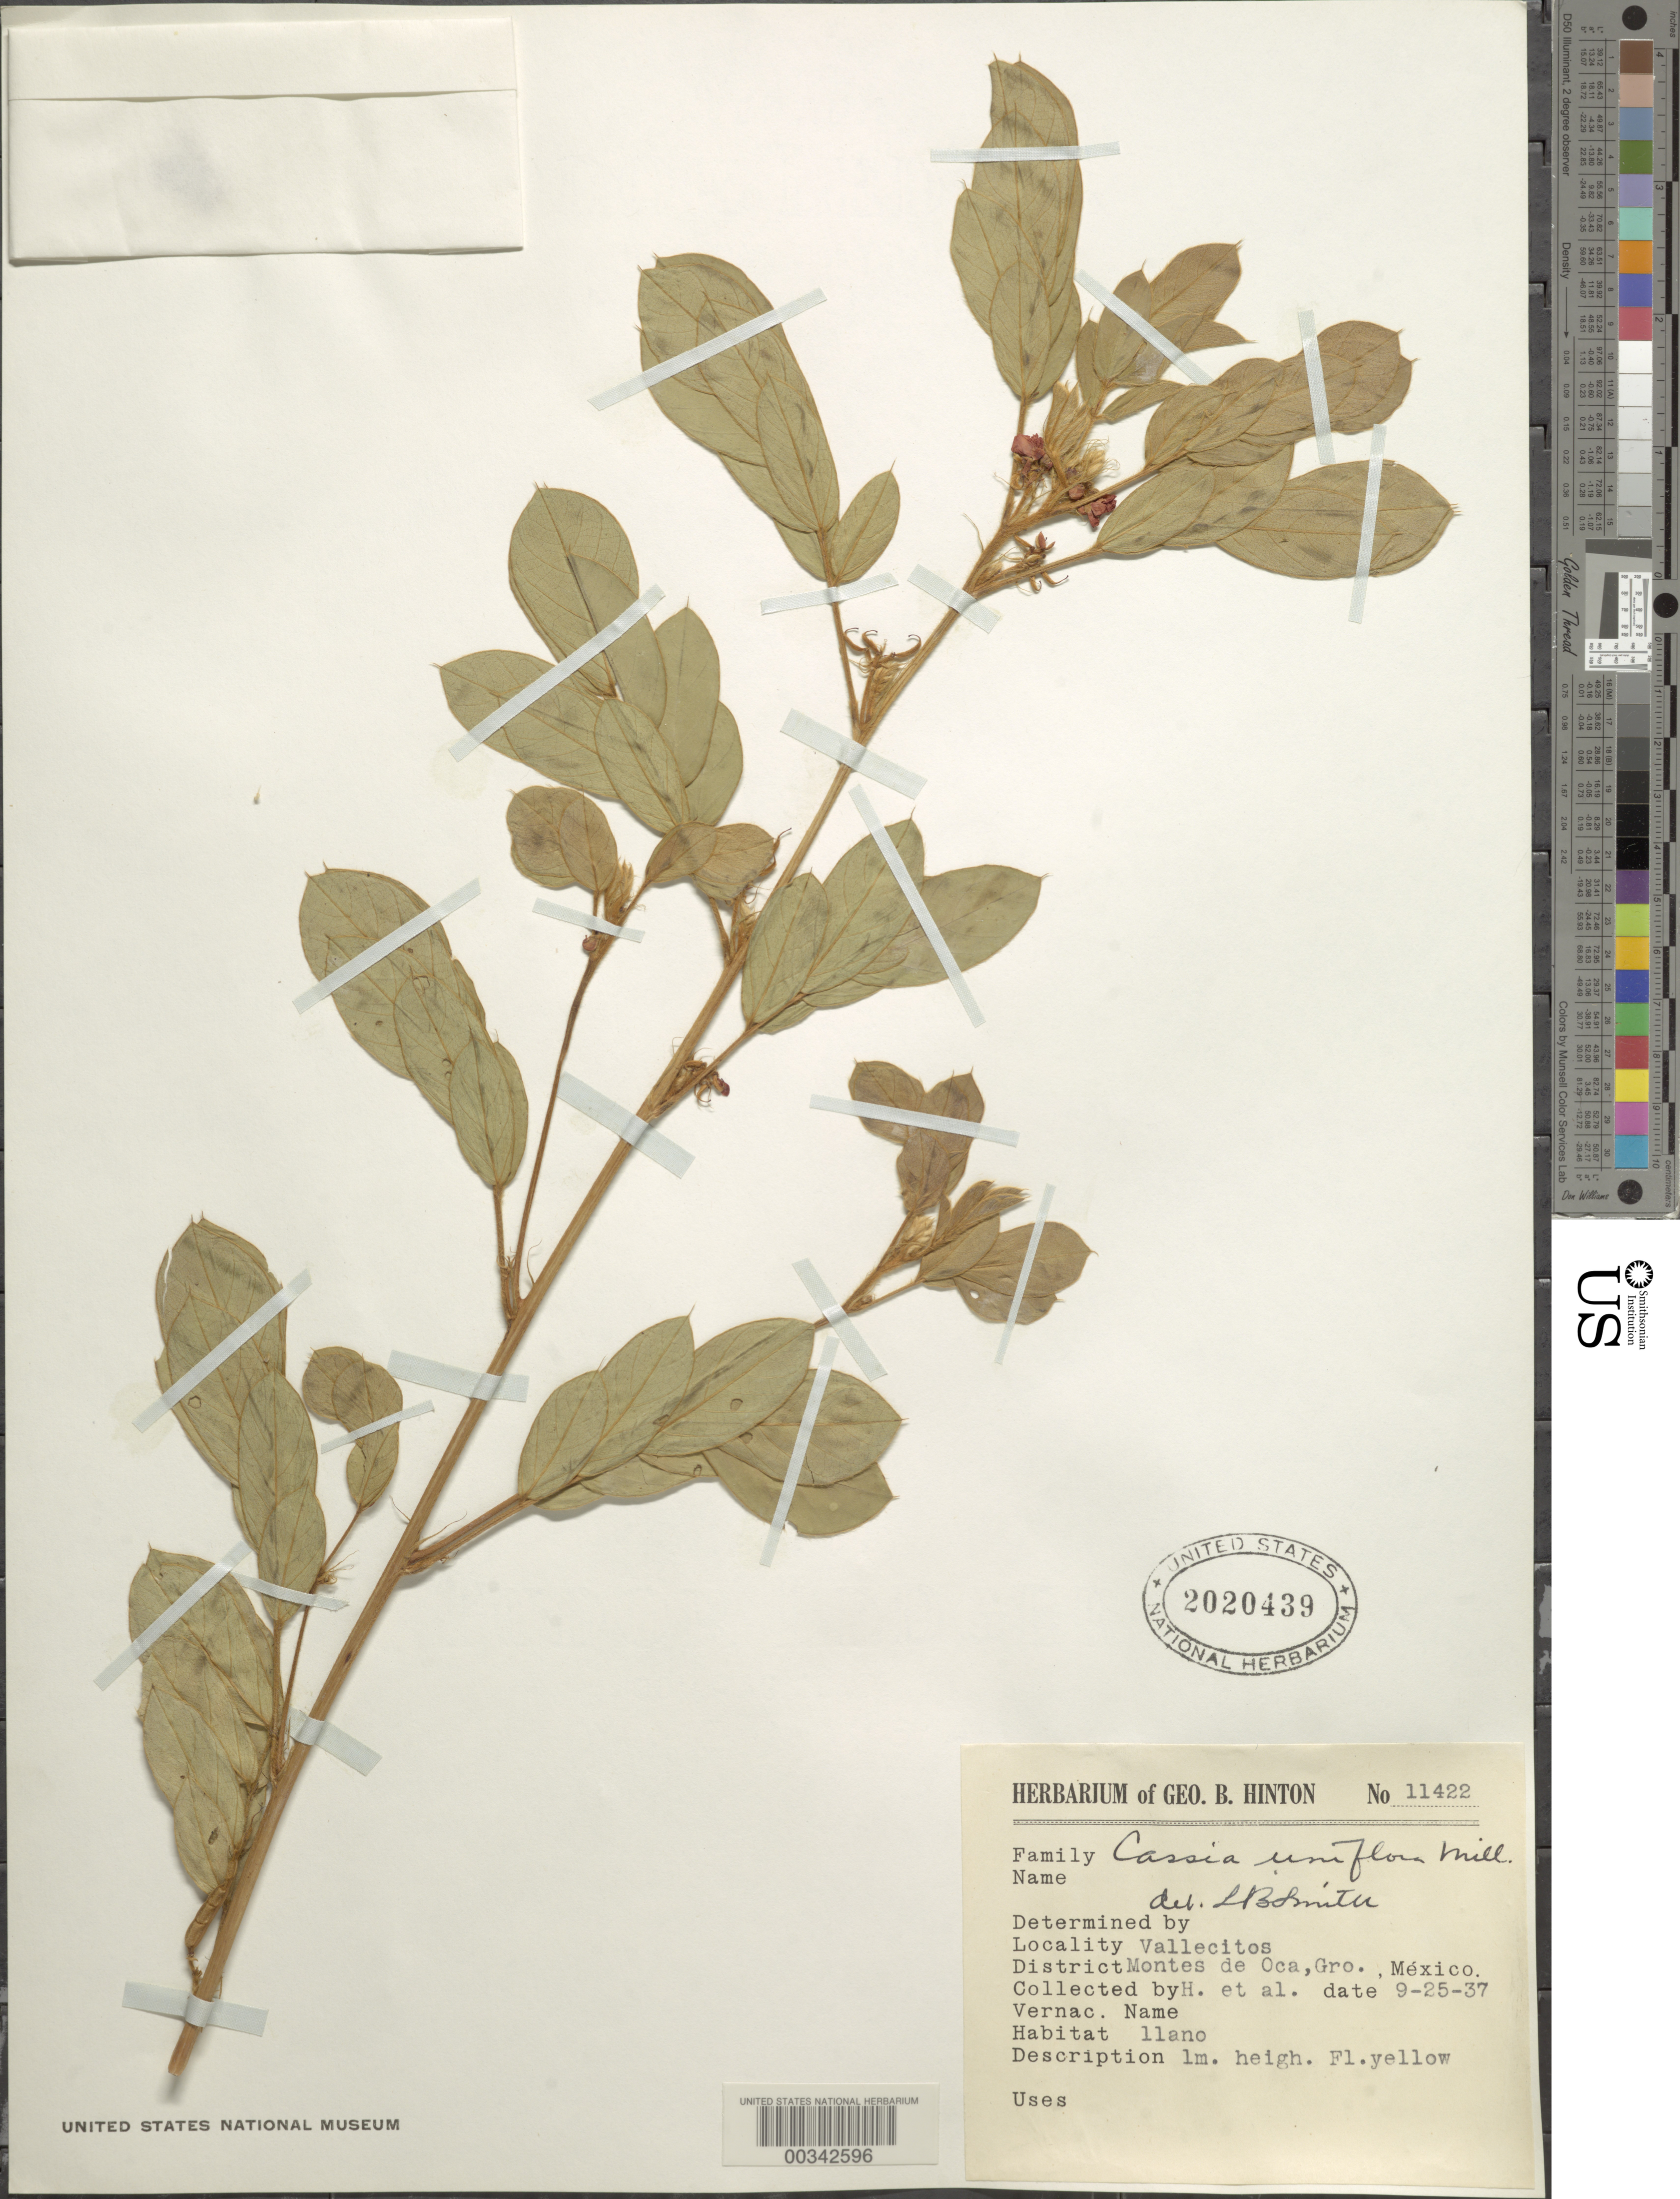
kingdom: Plantae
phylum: Tracheophyta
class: Magnoliopsida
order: Fabales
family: Fabaceae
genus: Senna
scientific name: Senna uniflora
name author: (Mill.) H.S. Irwin & Barneby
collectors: G. B. Hinton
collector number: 11422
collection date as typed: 25 Sep 1937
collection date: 1937-09-25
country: Mexico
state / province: Guerrero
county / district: Unión De Isidoro Montes De Oca, La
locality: Montes de Oca mun. (?), Vallecitos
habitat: Llano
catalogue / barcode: US 2020439